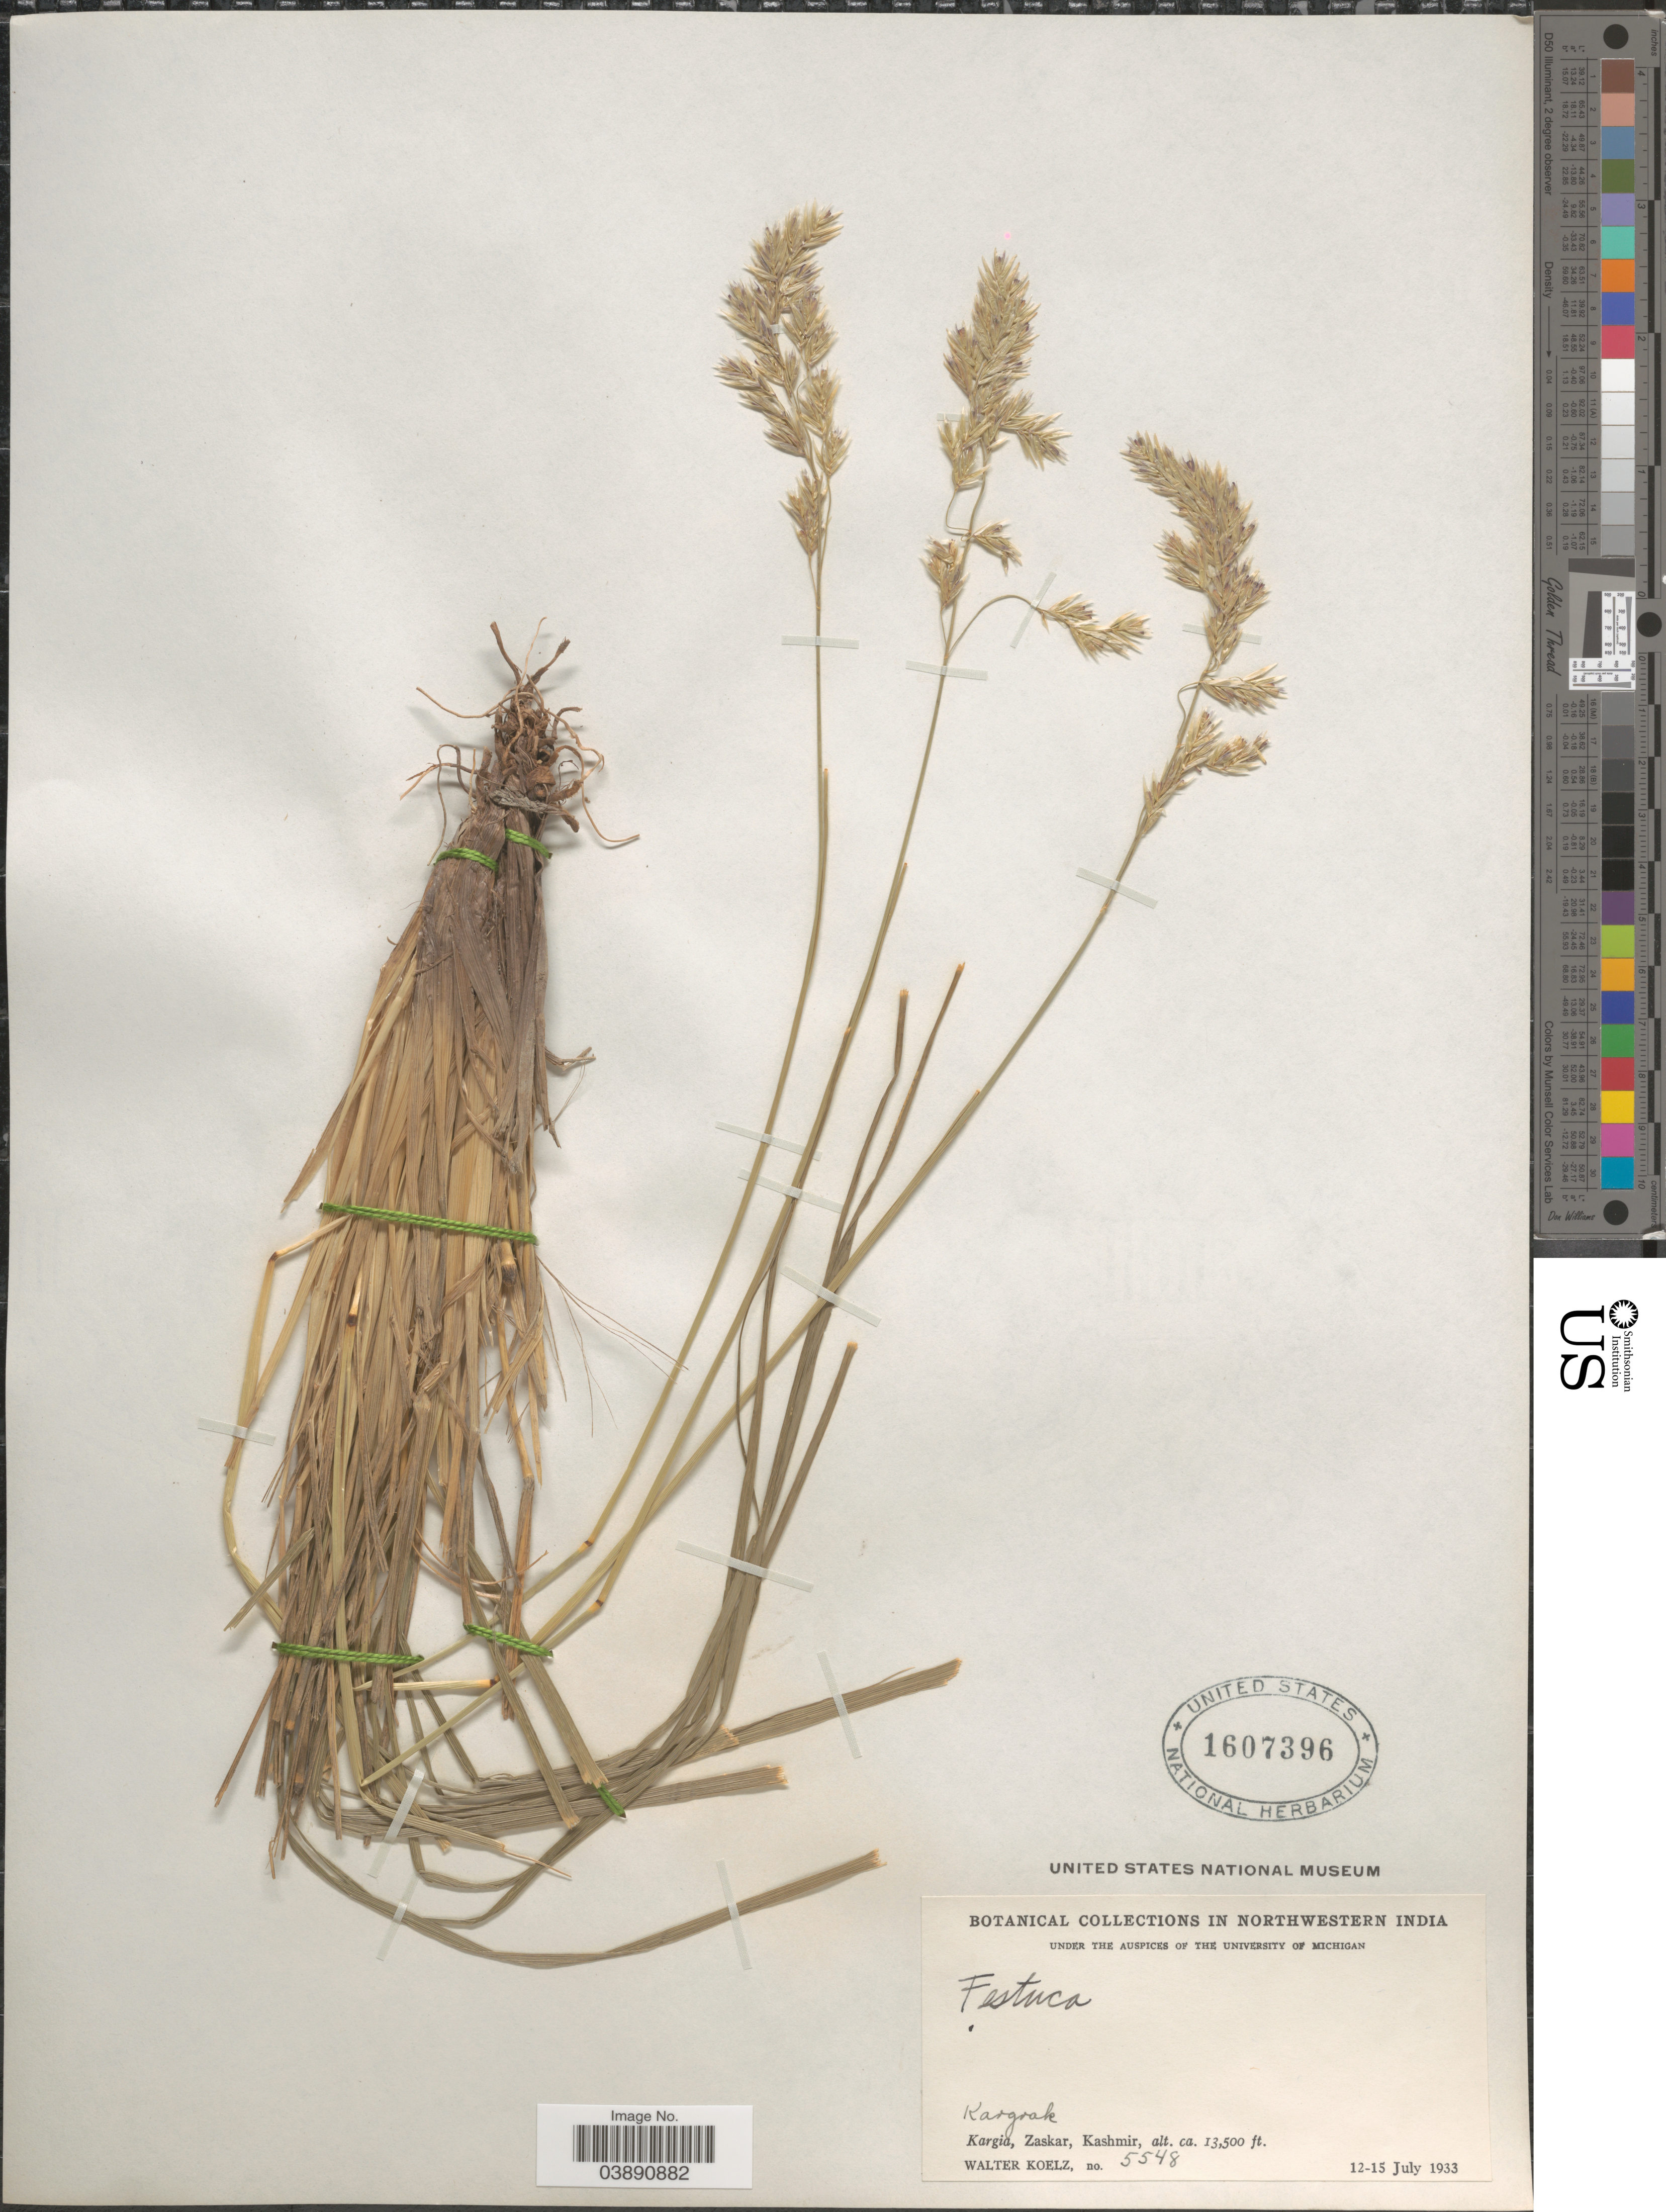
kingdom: Plantae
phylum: Tracheophyta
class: Liliopsida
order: Poales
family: Poaceae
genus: Festuca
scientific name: Festuca lucida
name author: Stapf & Hook. f.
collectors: W. N. Koelz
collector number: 5548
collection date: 1933-07-12/1933-07-15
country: India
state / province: Jammu and Kashmir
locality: Northwestern India. Kargrak. Kargia, Zaskar, Kashmir.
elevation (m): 4115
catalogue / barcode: US 1607396